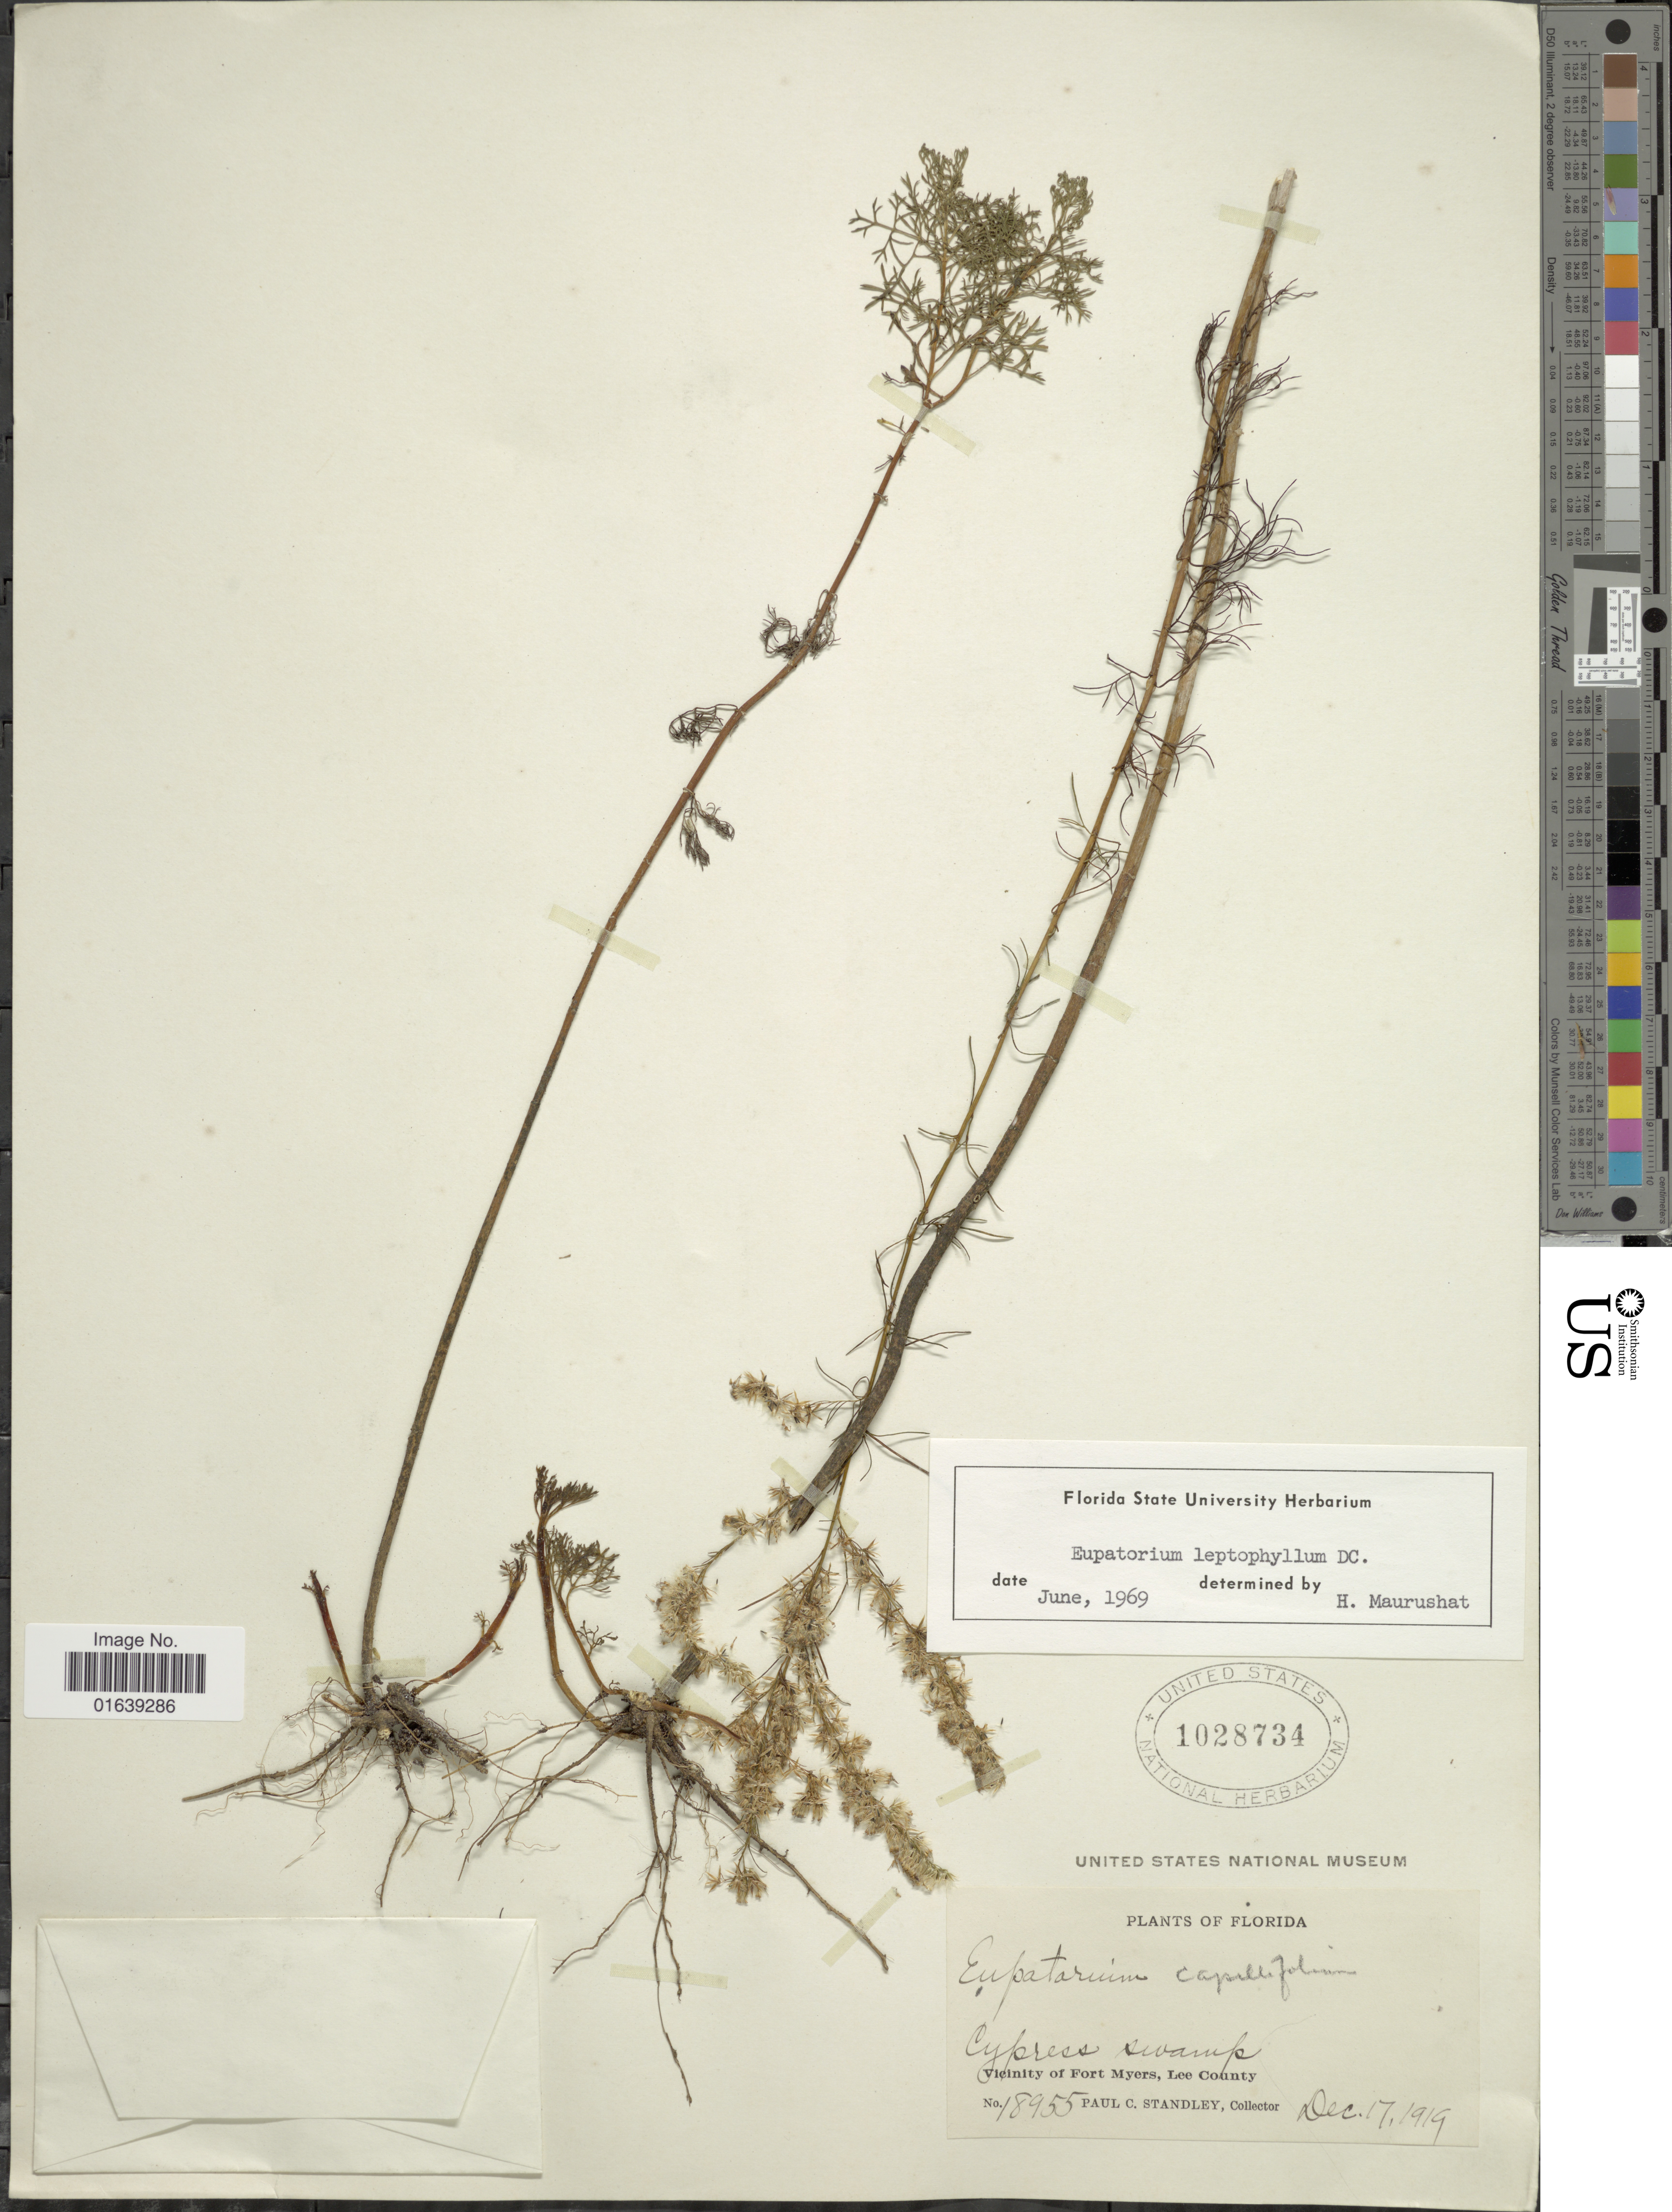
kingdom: Plantae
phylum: Tracheophyta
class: Magnoliopsida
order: Asterales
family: Asteraceae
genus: Eupatorium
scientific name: Eupatorium leptophyllum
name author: DC.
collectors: P. C. Standley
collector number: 18955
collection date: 1919-12-17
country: United States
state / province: Florida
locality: Florida. Cypress swamp. Vicinity of Fort Myers, Lee County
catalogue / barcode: US 1028734